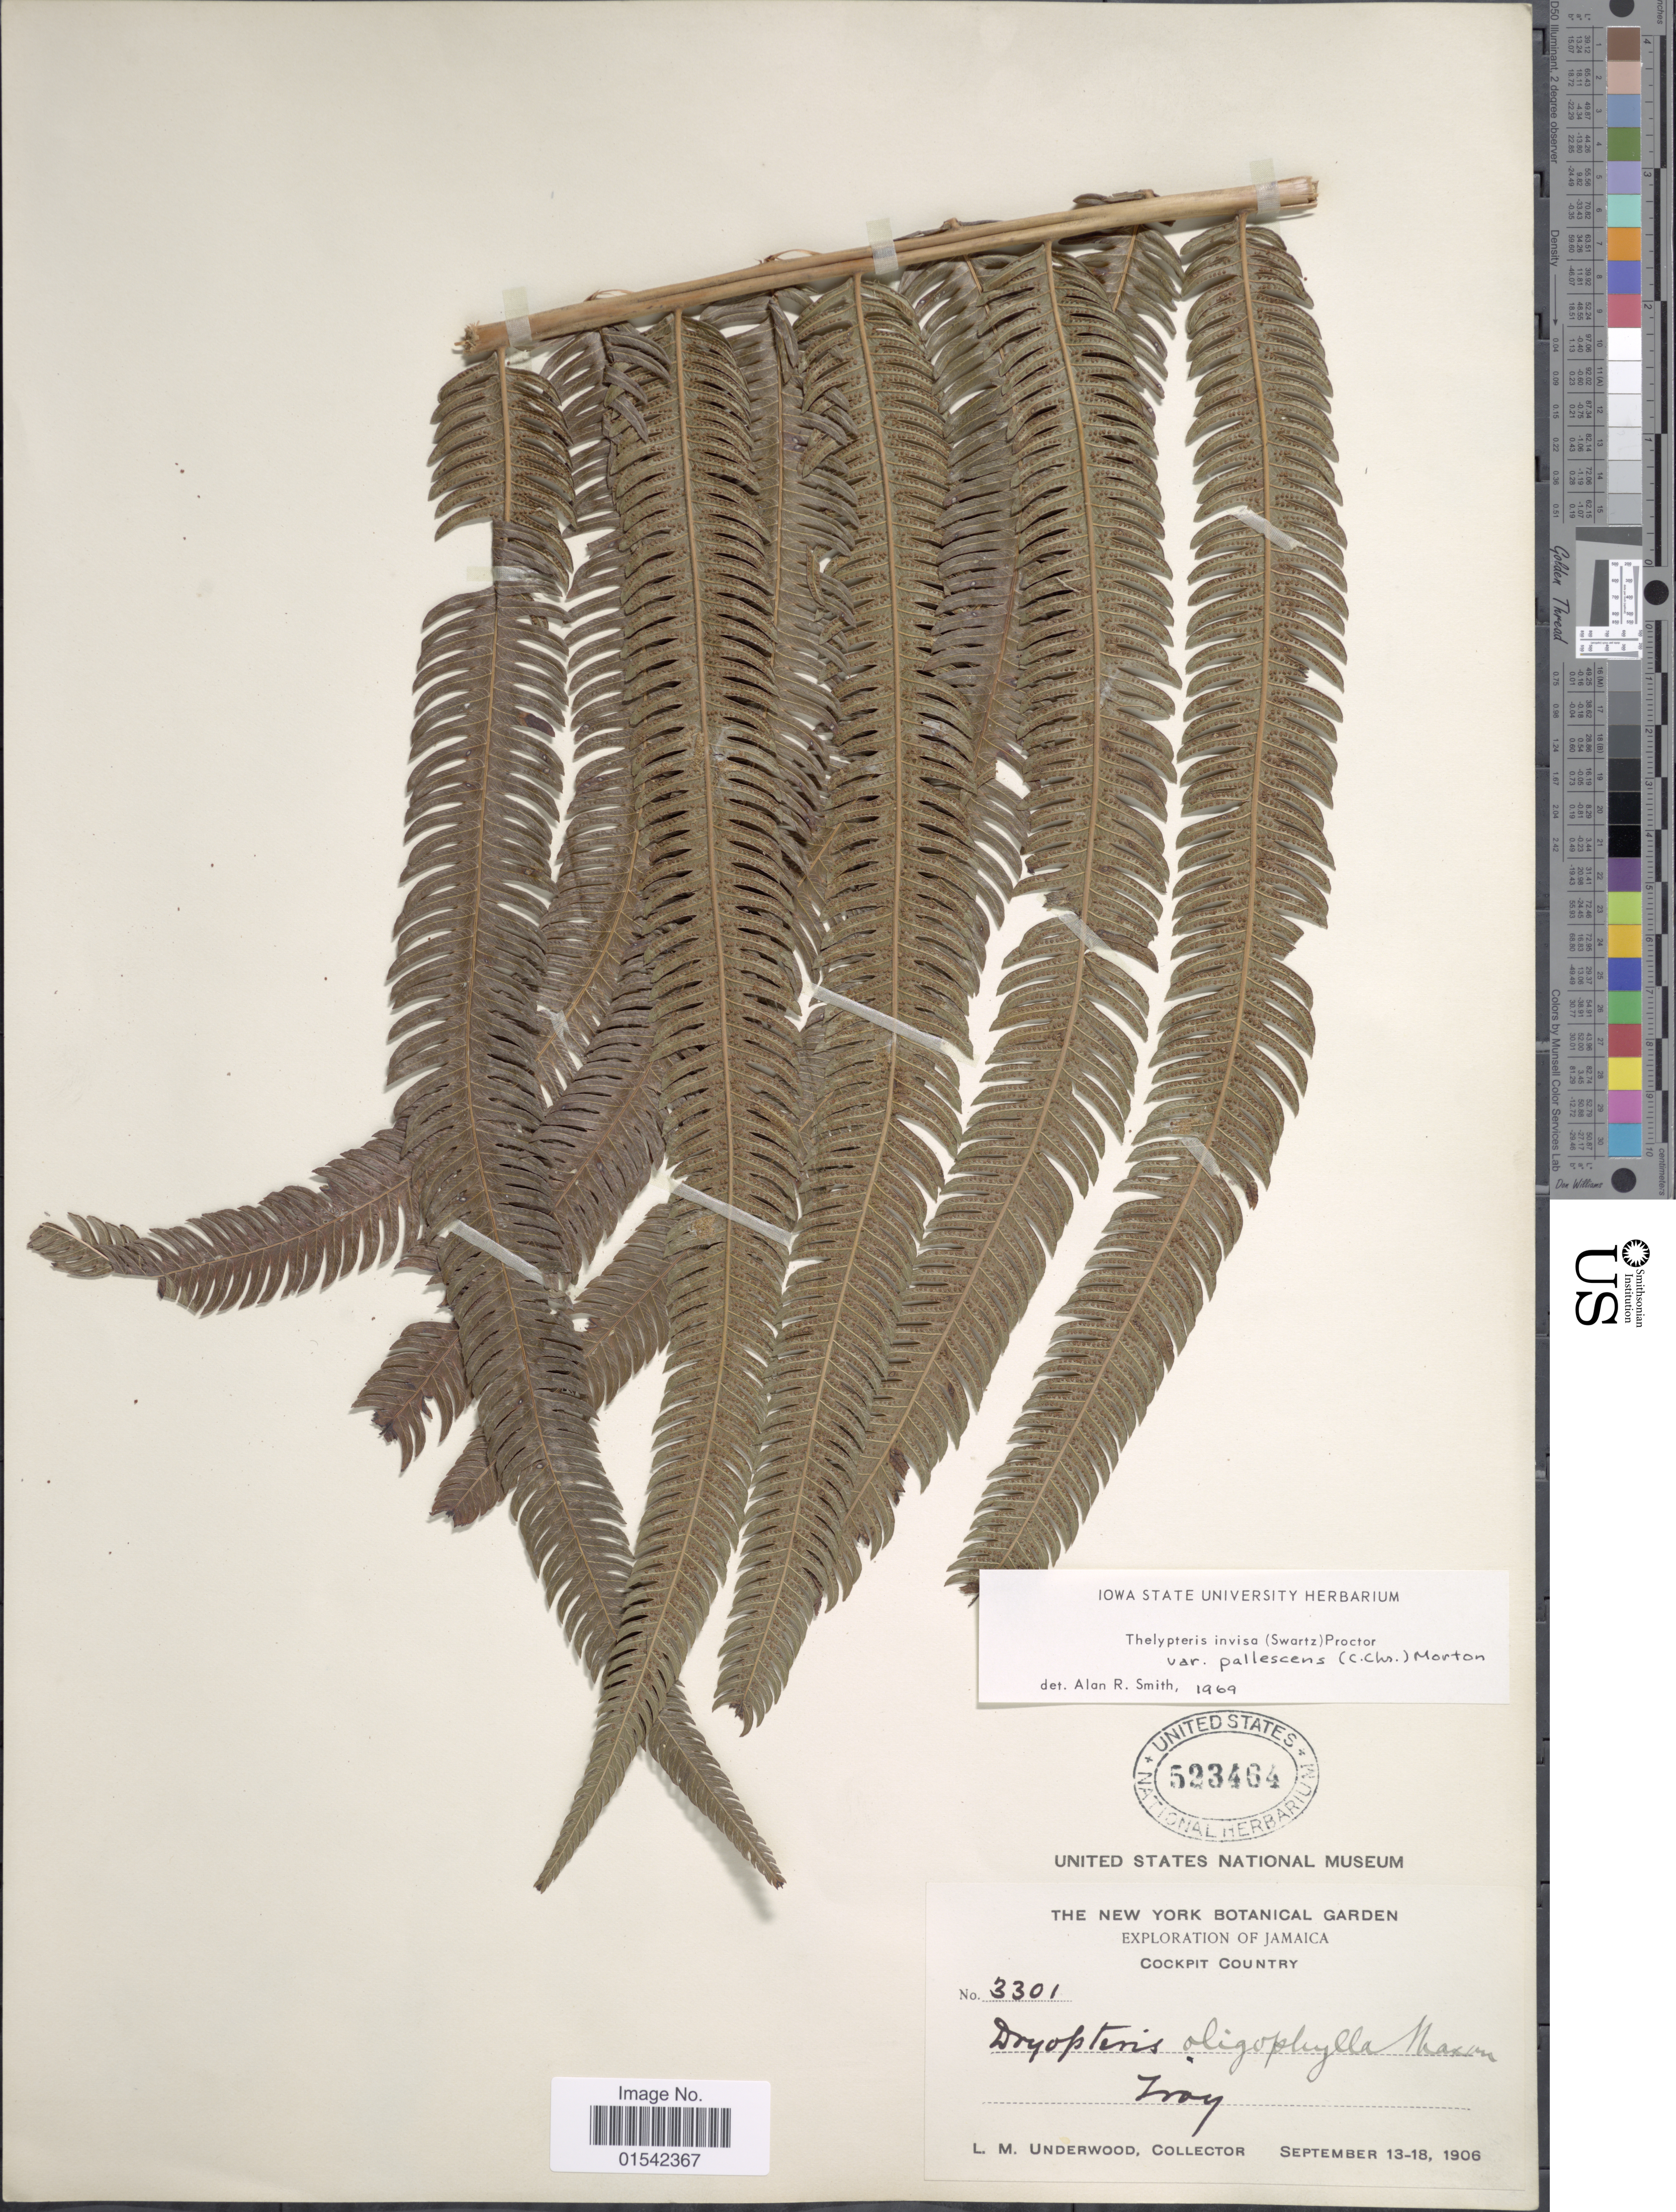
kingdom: Plantae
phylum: Tracheophyta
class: Polypodiopsida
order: Polypodiales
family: Thelypteridaceae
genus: Cyclosorus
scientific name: Cyclosorus grandis (A.R. Sm.) comb. nov., ined 2015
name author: (A.R. Sm.)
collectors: L. M. Underwood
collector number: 3301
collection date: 1906-09-13/1906-09-18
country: Jamaica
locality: Cockpit Country, Troy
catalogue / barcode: US 523464